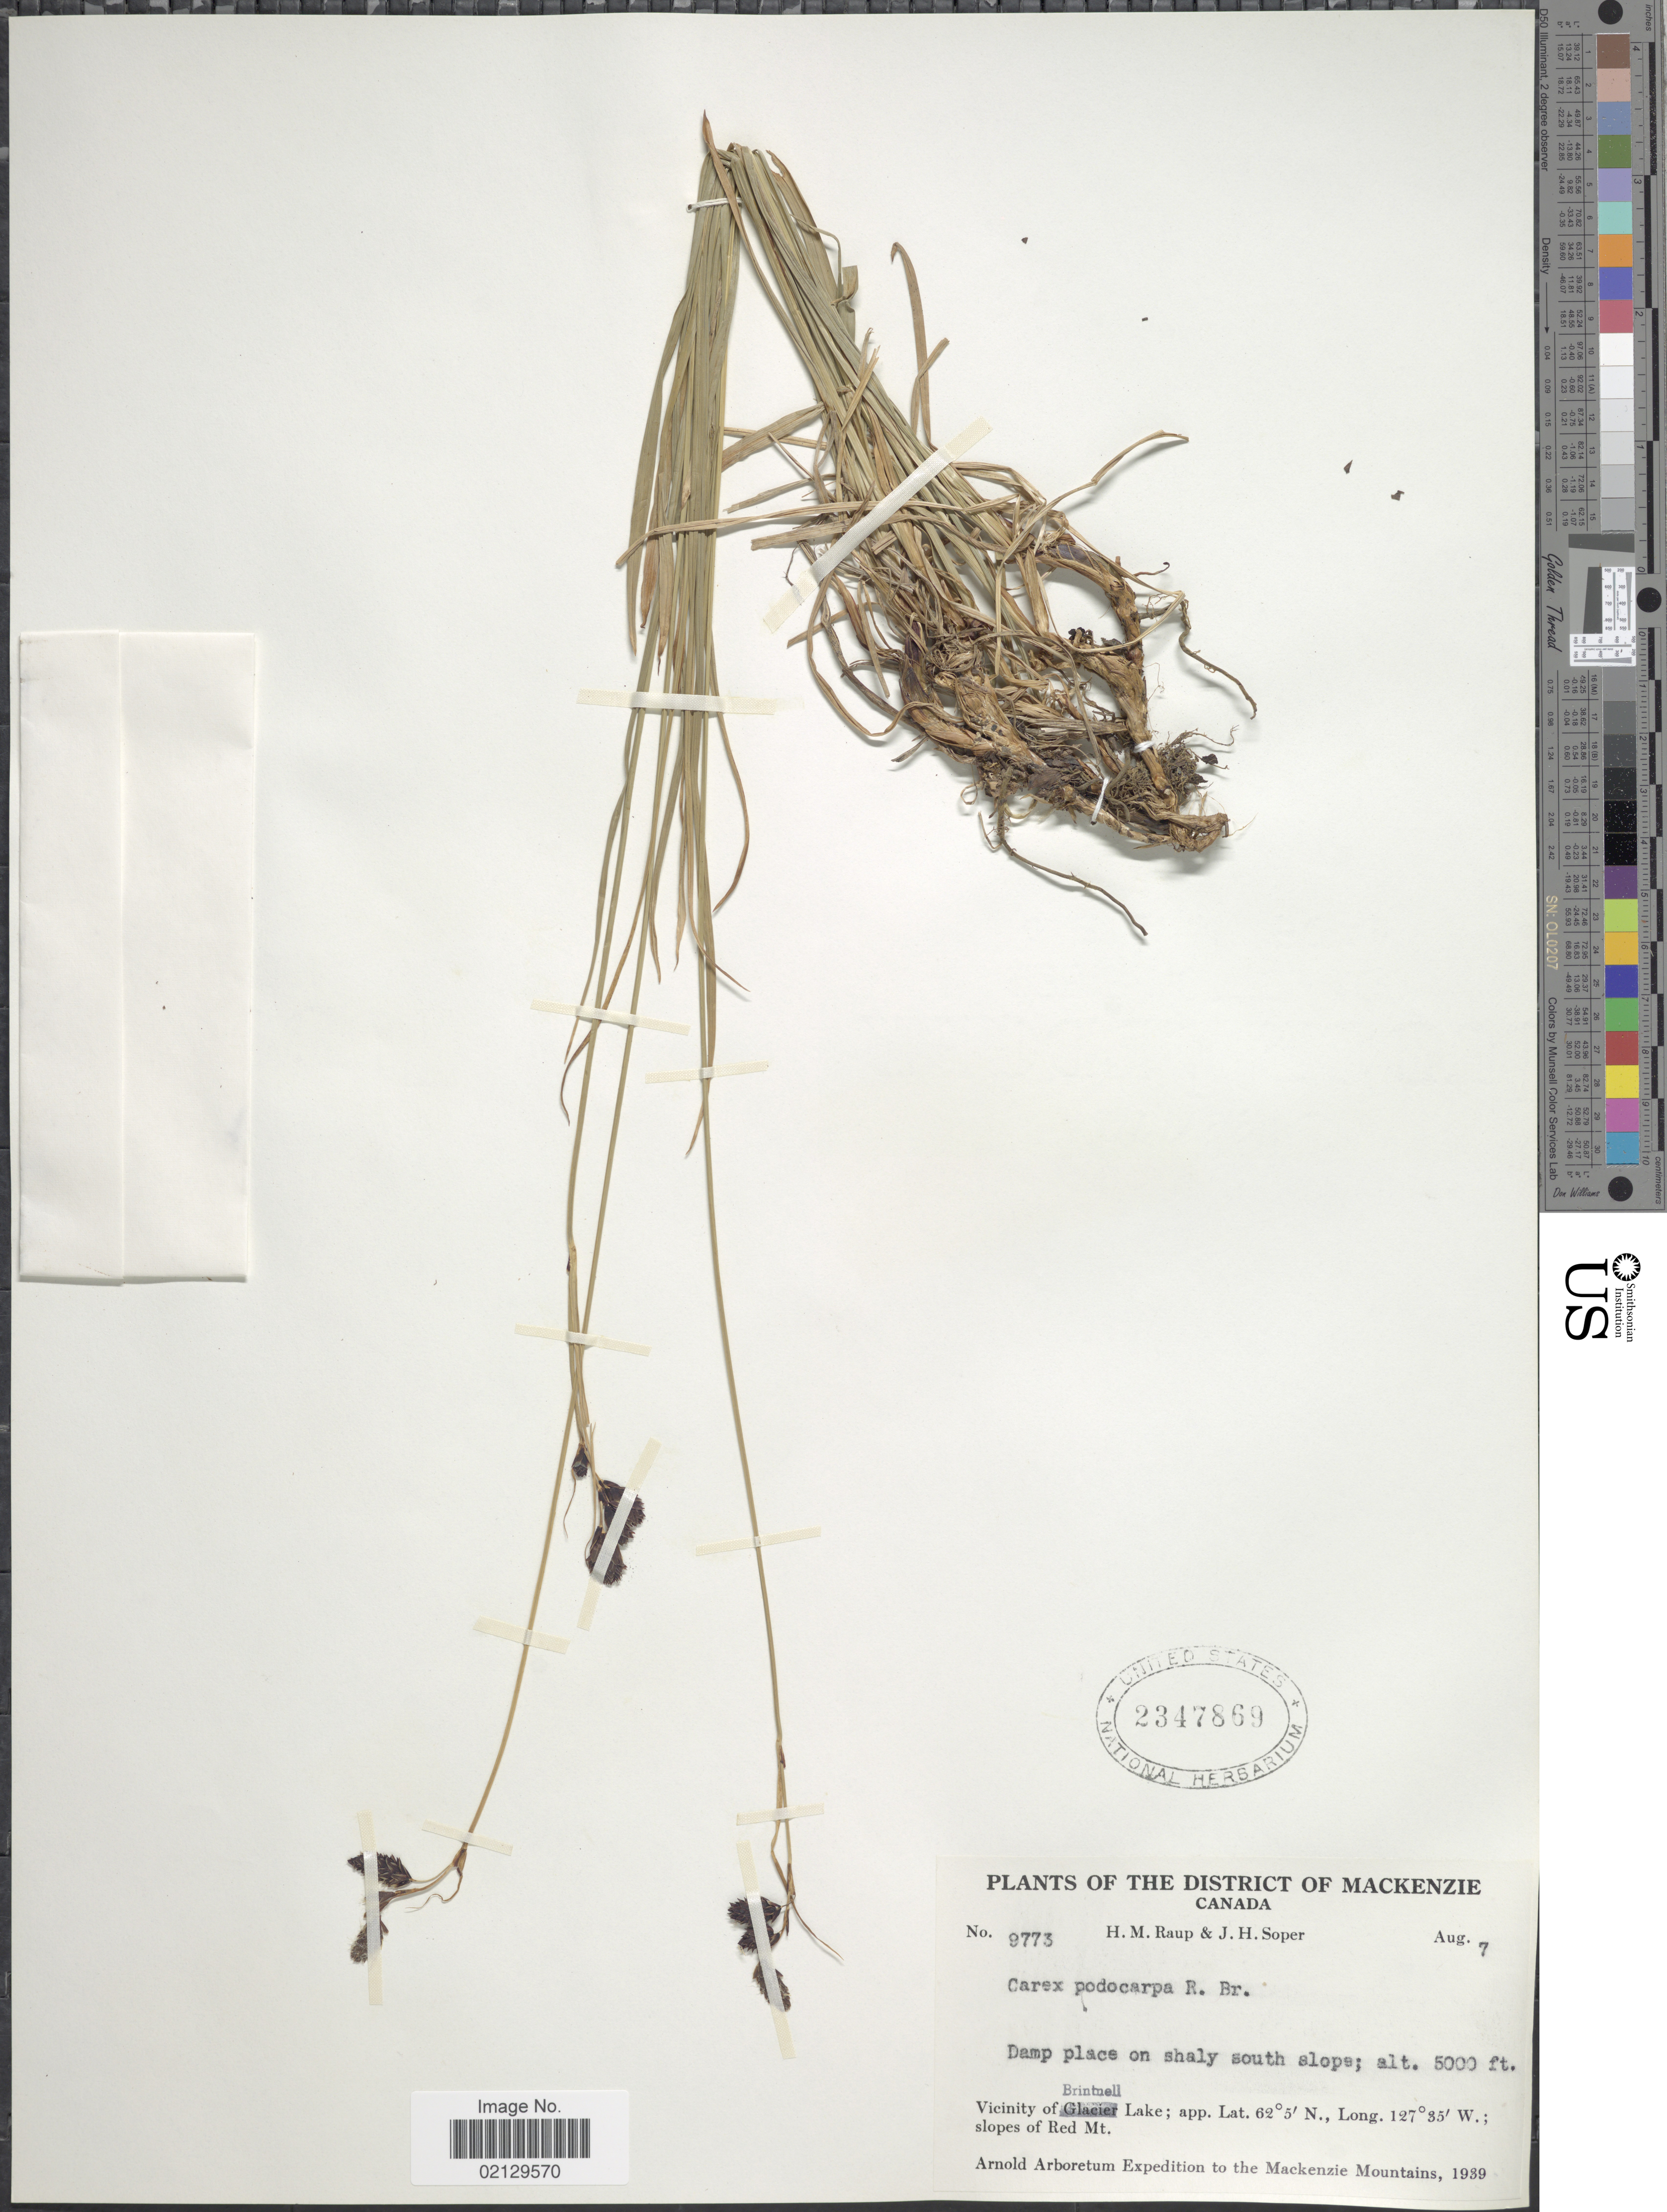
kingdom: Plantae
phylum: Tracheophyta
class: Liliopsida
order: Poales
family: Cyperaceae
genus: Carex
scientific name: Carex podocarpa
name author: R. Br.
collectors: H. Raup & J. H. Soper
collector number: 9773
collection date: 1939-08-07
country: Canada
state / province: British Columbia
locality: District of Mackenzie Canada, Damp place on shaly south slope. Vicinity of Brintnell Lake; slopes of Red Mt.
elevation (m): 1524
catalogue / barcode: US 2347869